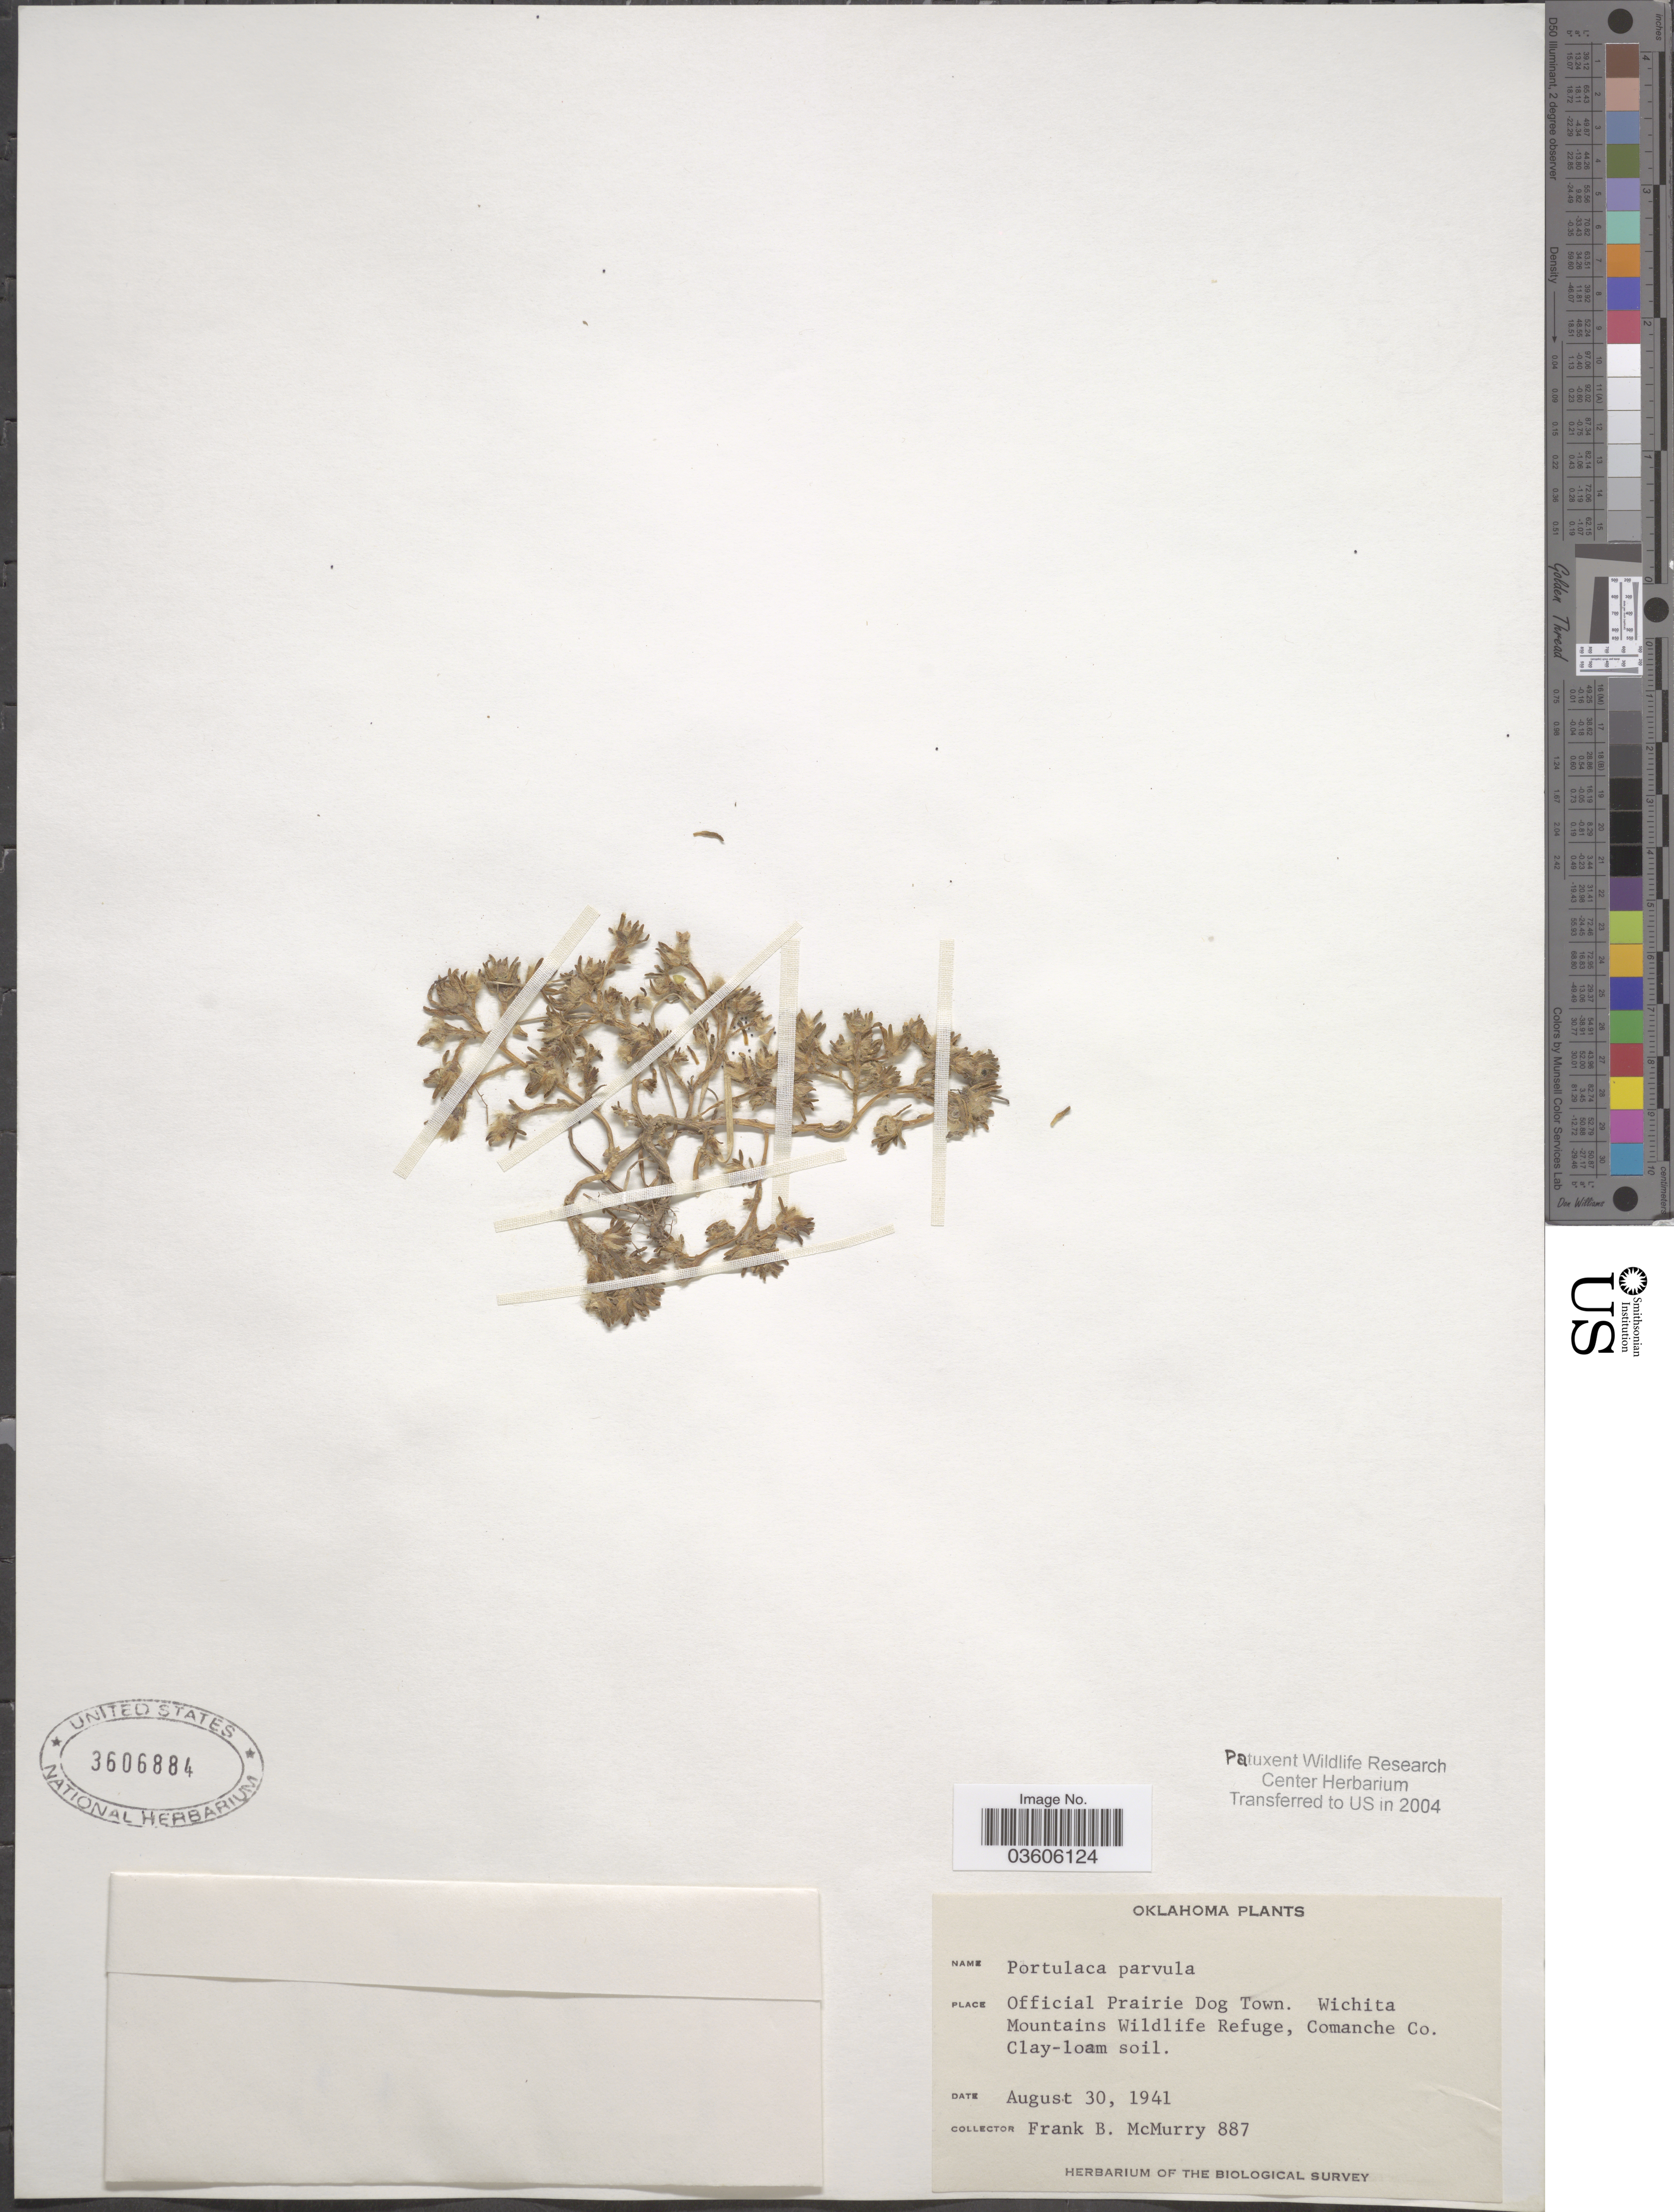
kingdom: Plantae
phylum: Tracheophyta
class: Magnoliopsida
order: Caryophyllales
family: Portulacaceae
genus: Portulaca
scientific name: Portulaca halimoides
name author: L.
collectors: F. B. McMurry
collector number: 887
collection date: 1941-08-30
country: United States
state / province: Oklahoma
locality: Official Prairie Dog Town. Wichita Mountains Wildlife Refuge, Comanche Co.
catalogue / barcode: US 3606884